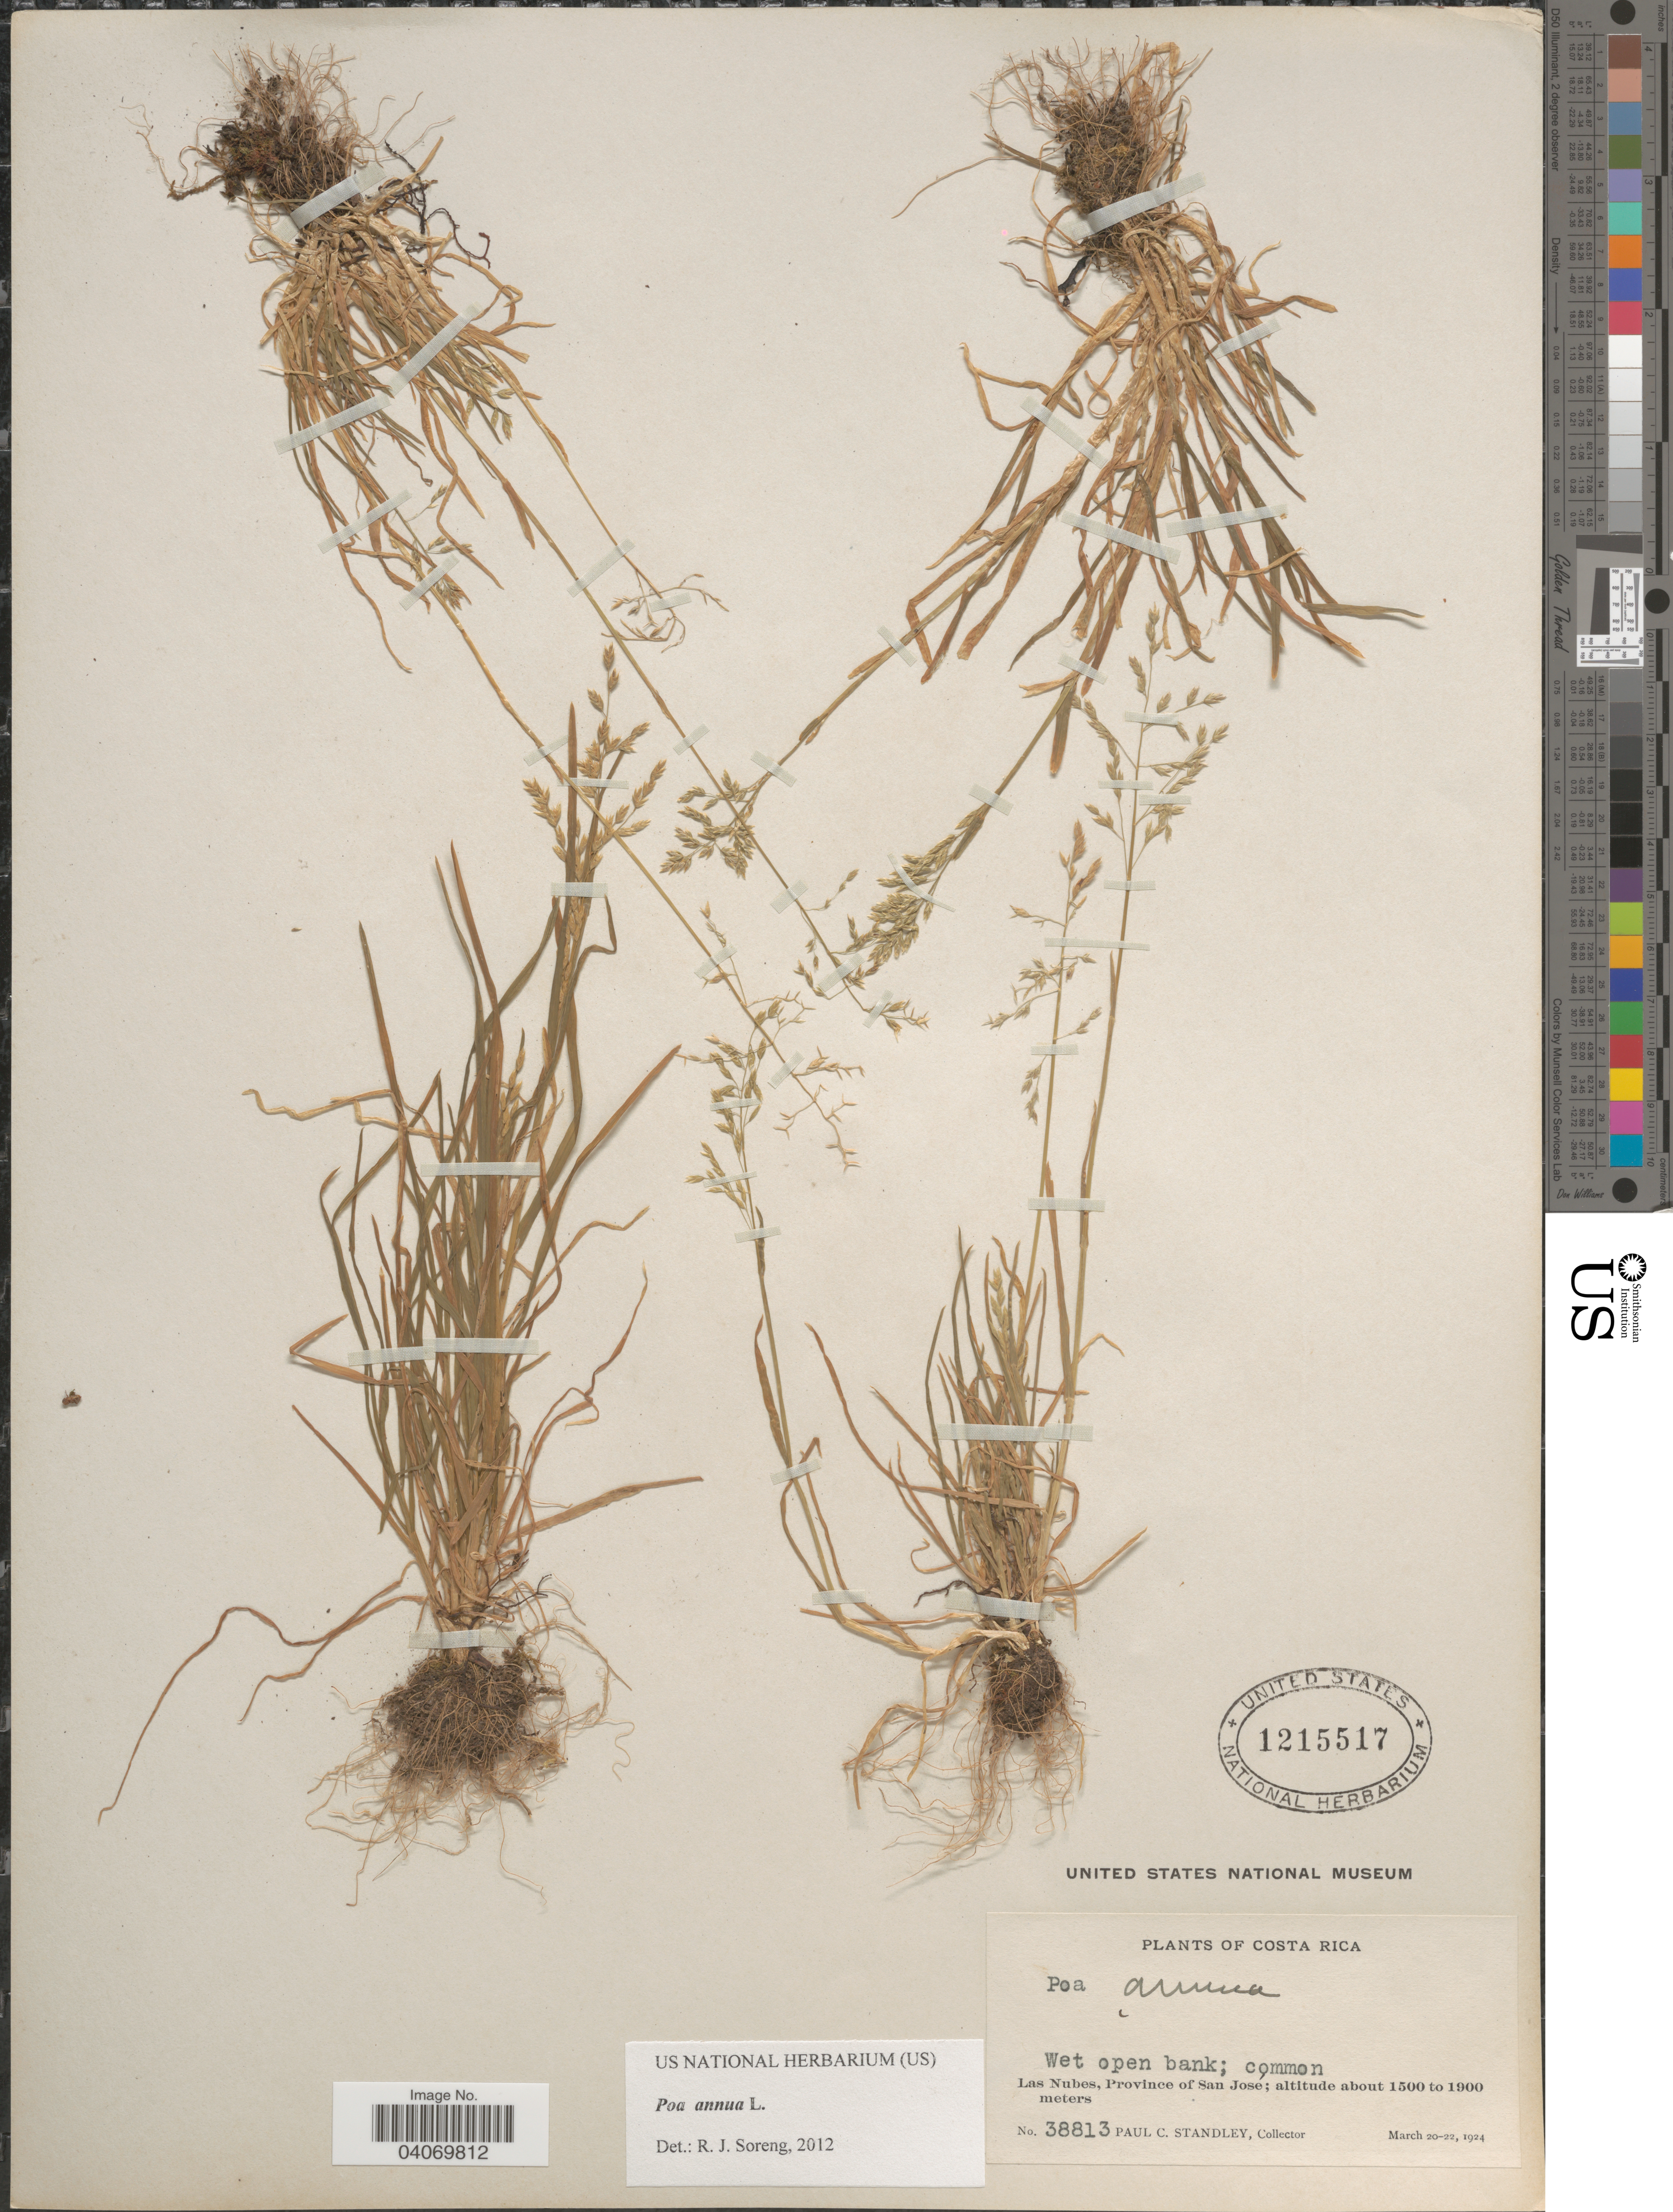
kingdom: Plantae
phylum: Tracheophyta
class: Liliopsida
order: Poales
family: Poaceae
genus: Poa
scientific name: Poa annua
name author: L.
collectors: P. C. Standley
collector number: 38813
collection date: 1924-03-20/1924-03-22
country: Costa Rica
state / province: San José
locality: Wet open bank. Las Nubes.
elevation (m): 1500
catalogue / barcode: US 1215517